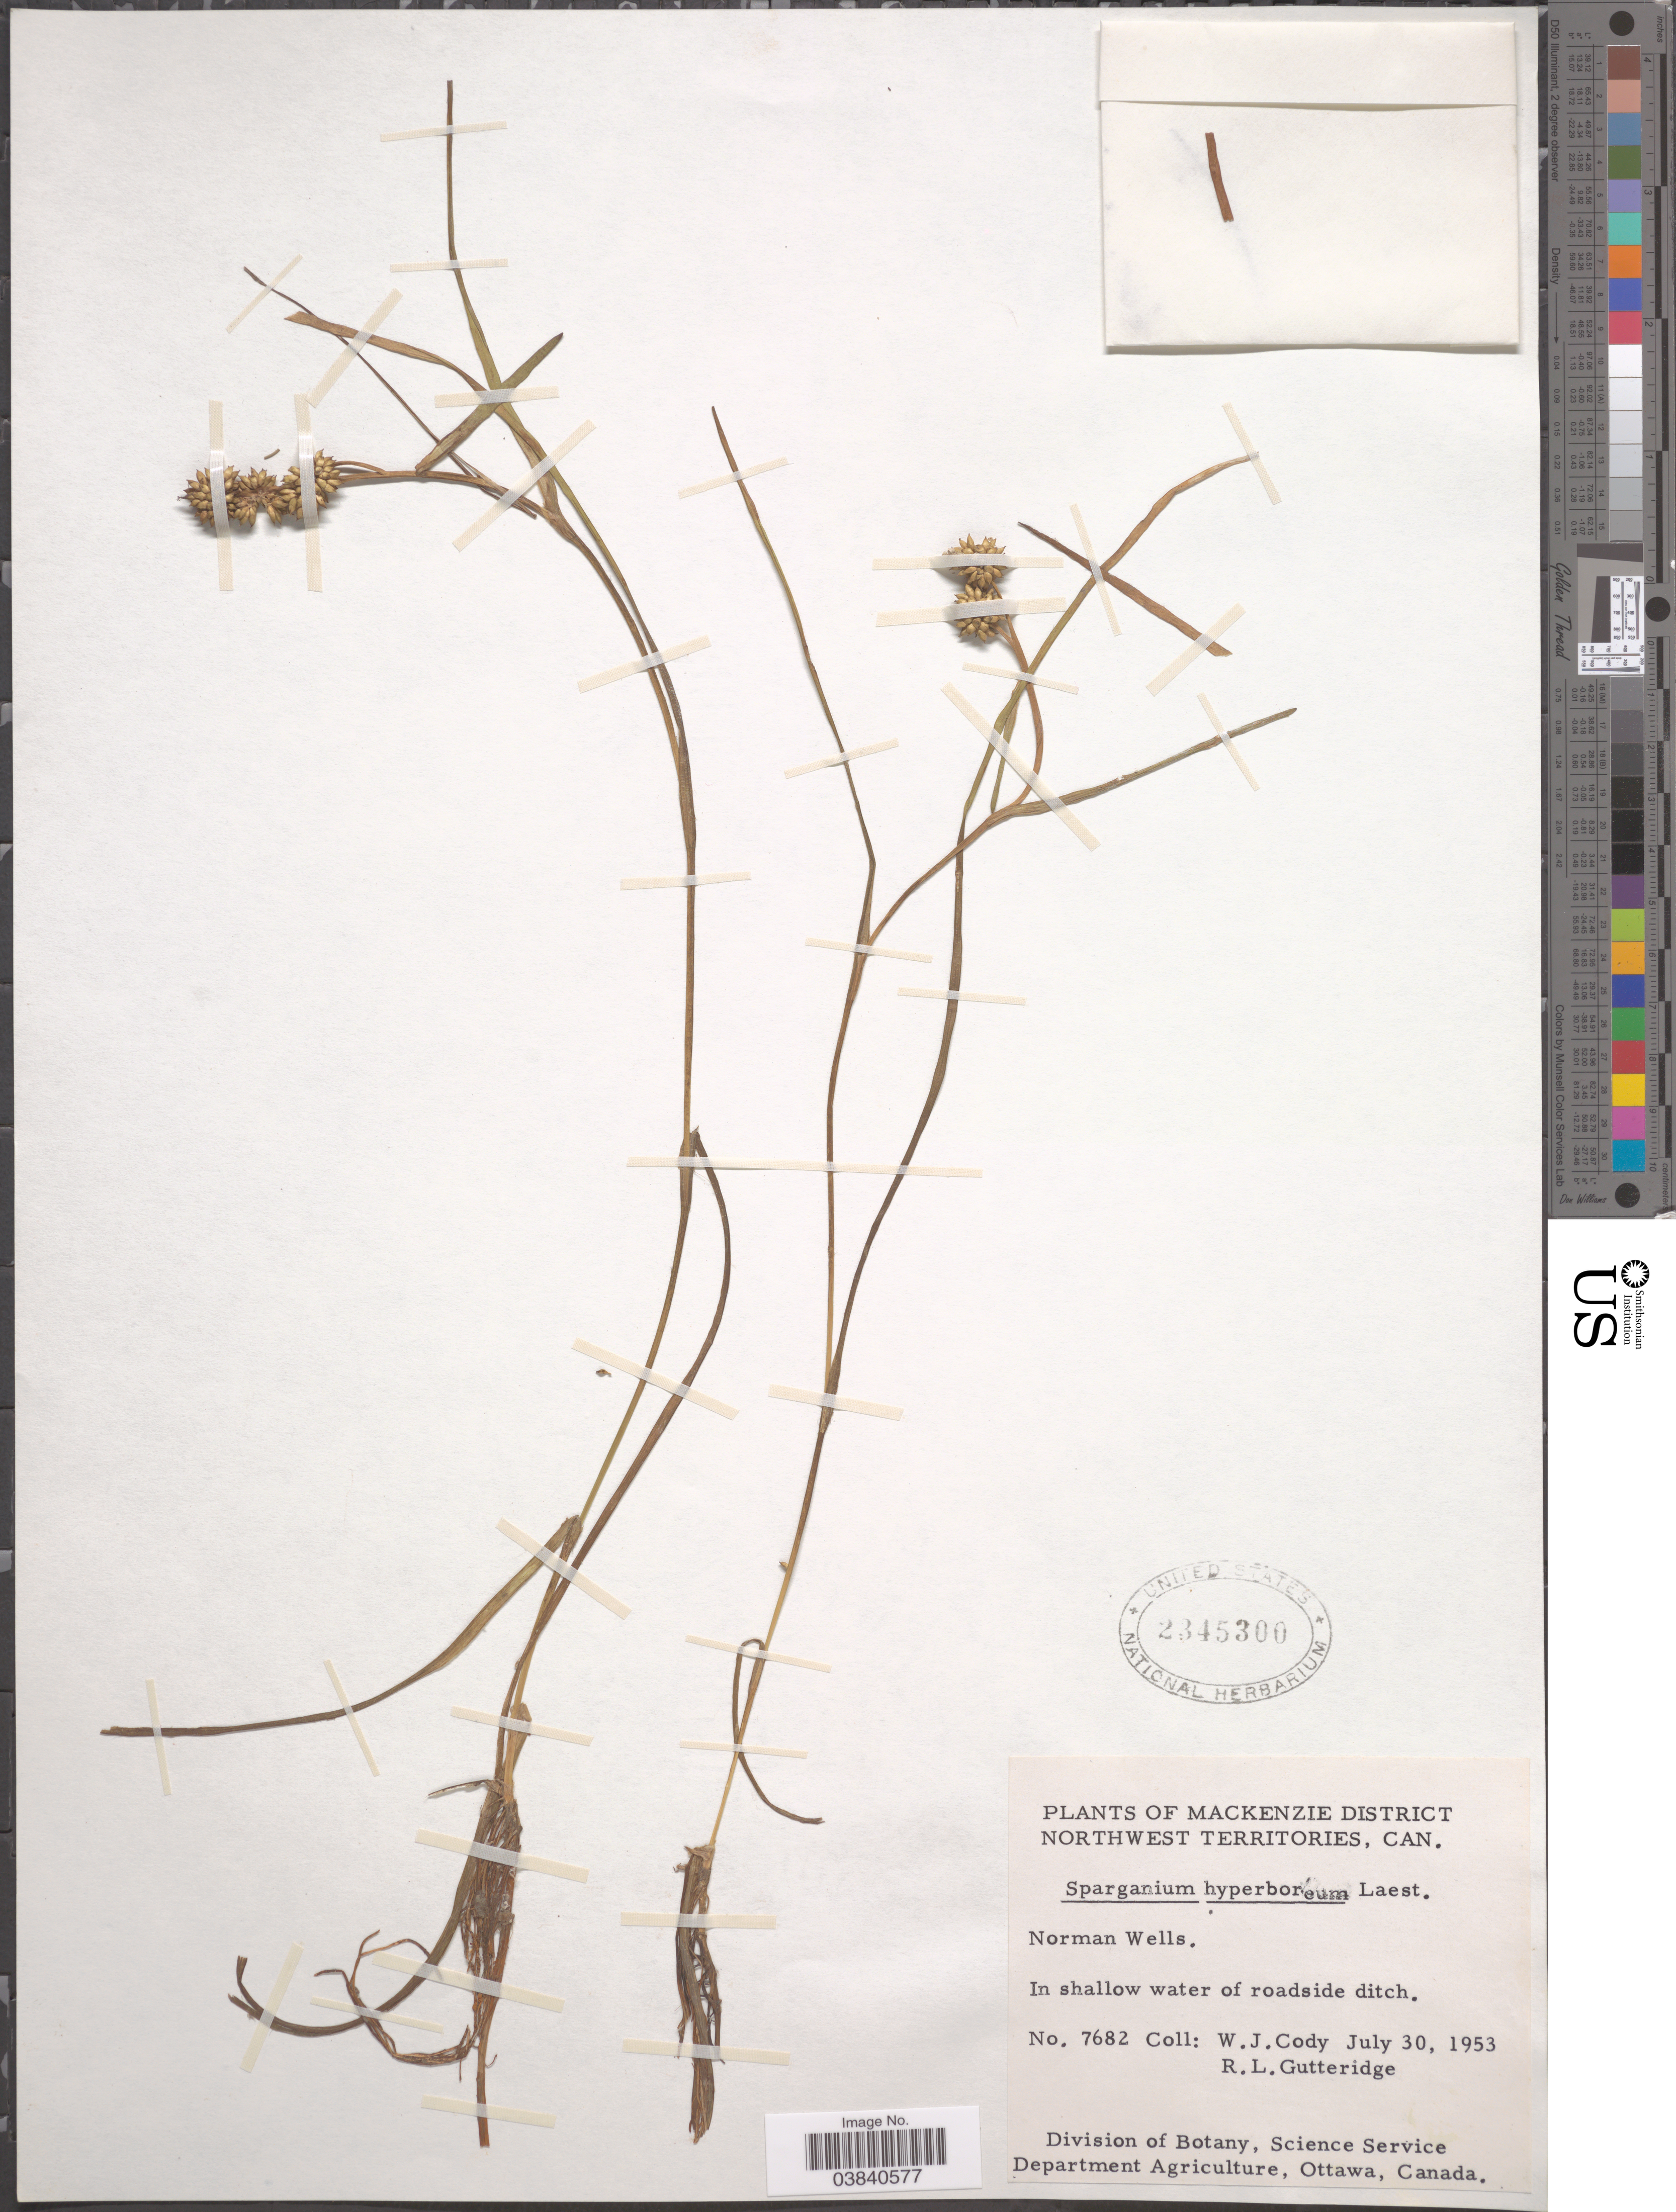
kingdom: Plantae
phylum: Tracheophyta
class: Liliopsida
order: Poales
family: Typhaceae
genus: Sparganium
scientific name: Sparganium hyperboreum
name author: Beurl. ex Laest.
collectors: W. Cody & R. Gutteridge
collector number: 7682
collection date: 1953-07-30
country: Canada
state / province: Northwest Territories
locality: Mackenzie District. Norman Wells. In shallow water of roadside ditch.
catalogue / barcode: US 2345300